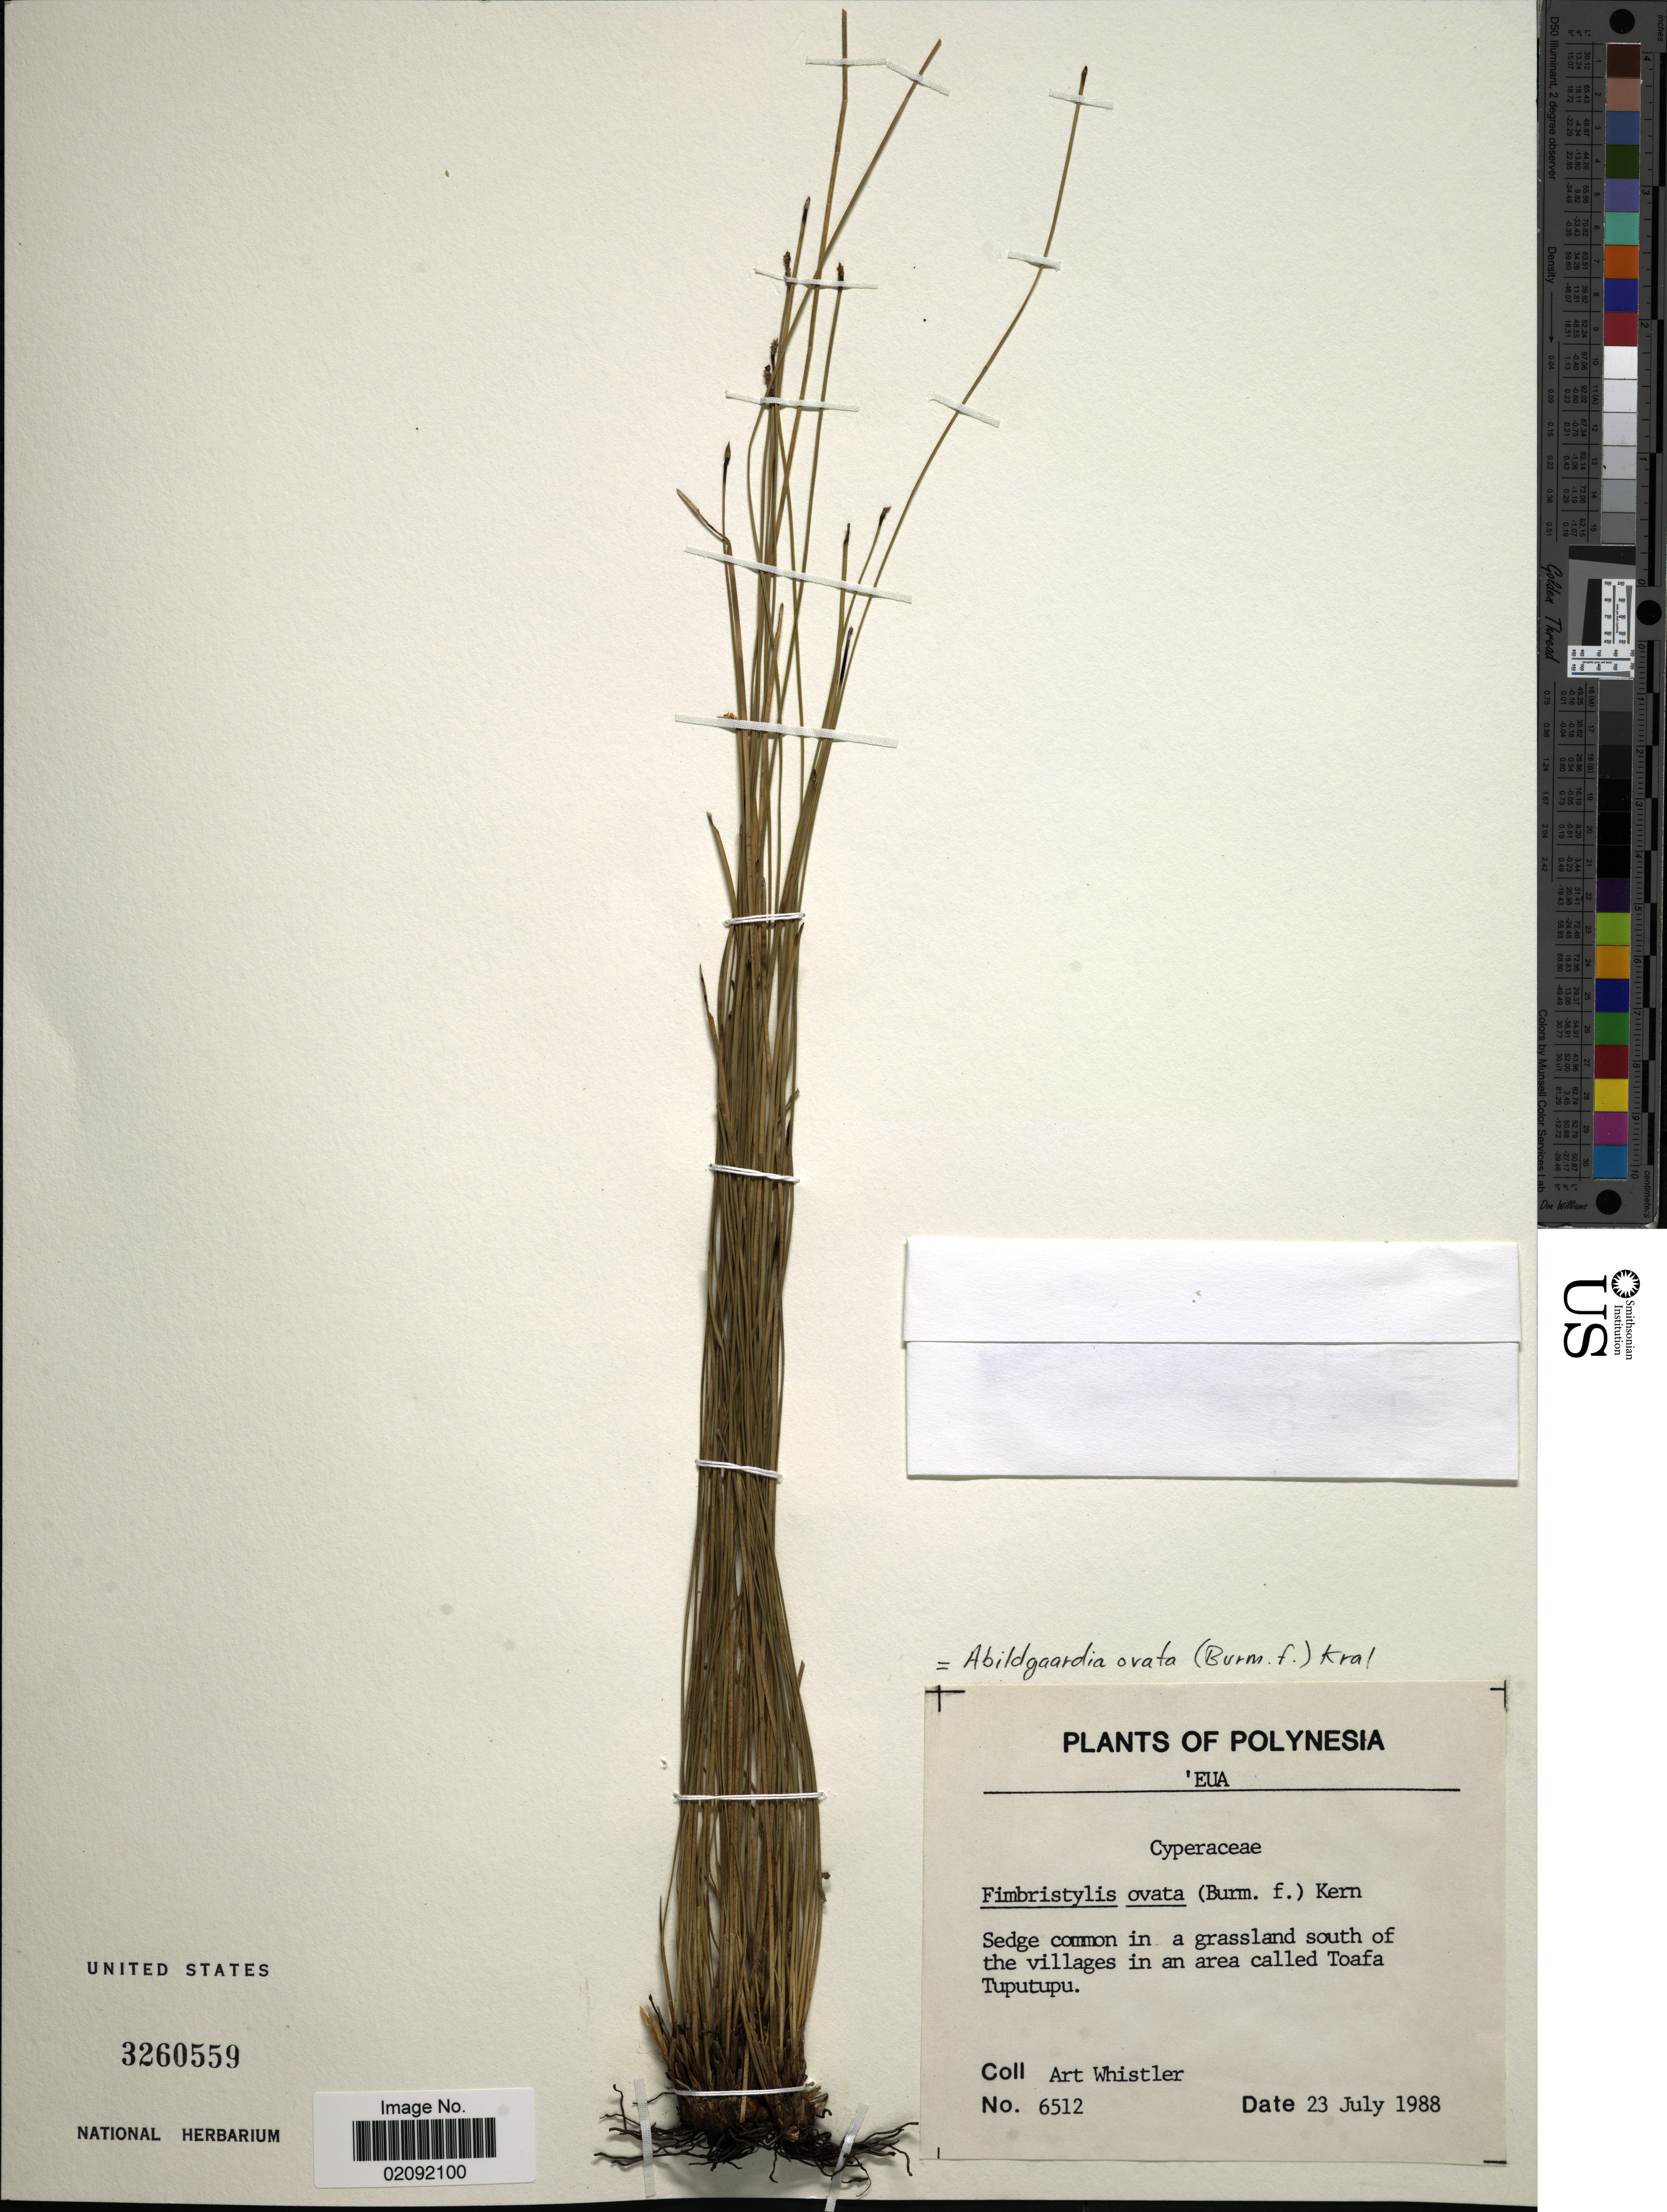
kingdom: Plantae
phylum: Tracheophyta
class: Liliopsida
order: Poales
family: Cyperaceae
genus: Abildgaardia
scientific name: Abildgaardia ovata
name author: (Burm. f.) Kral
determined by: Strong, Mark T., (BOT), Smithsonian Institution - National Museum of Natural History (UNITED STATES)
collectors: A. Whistler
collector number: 6512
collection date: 1988-07-23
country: Tonga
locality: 'Eua, south of the villages in an area calld Toafa Tuputupu.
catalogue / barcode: US 3260559